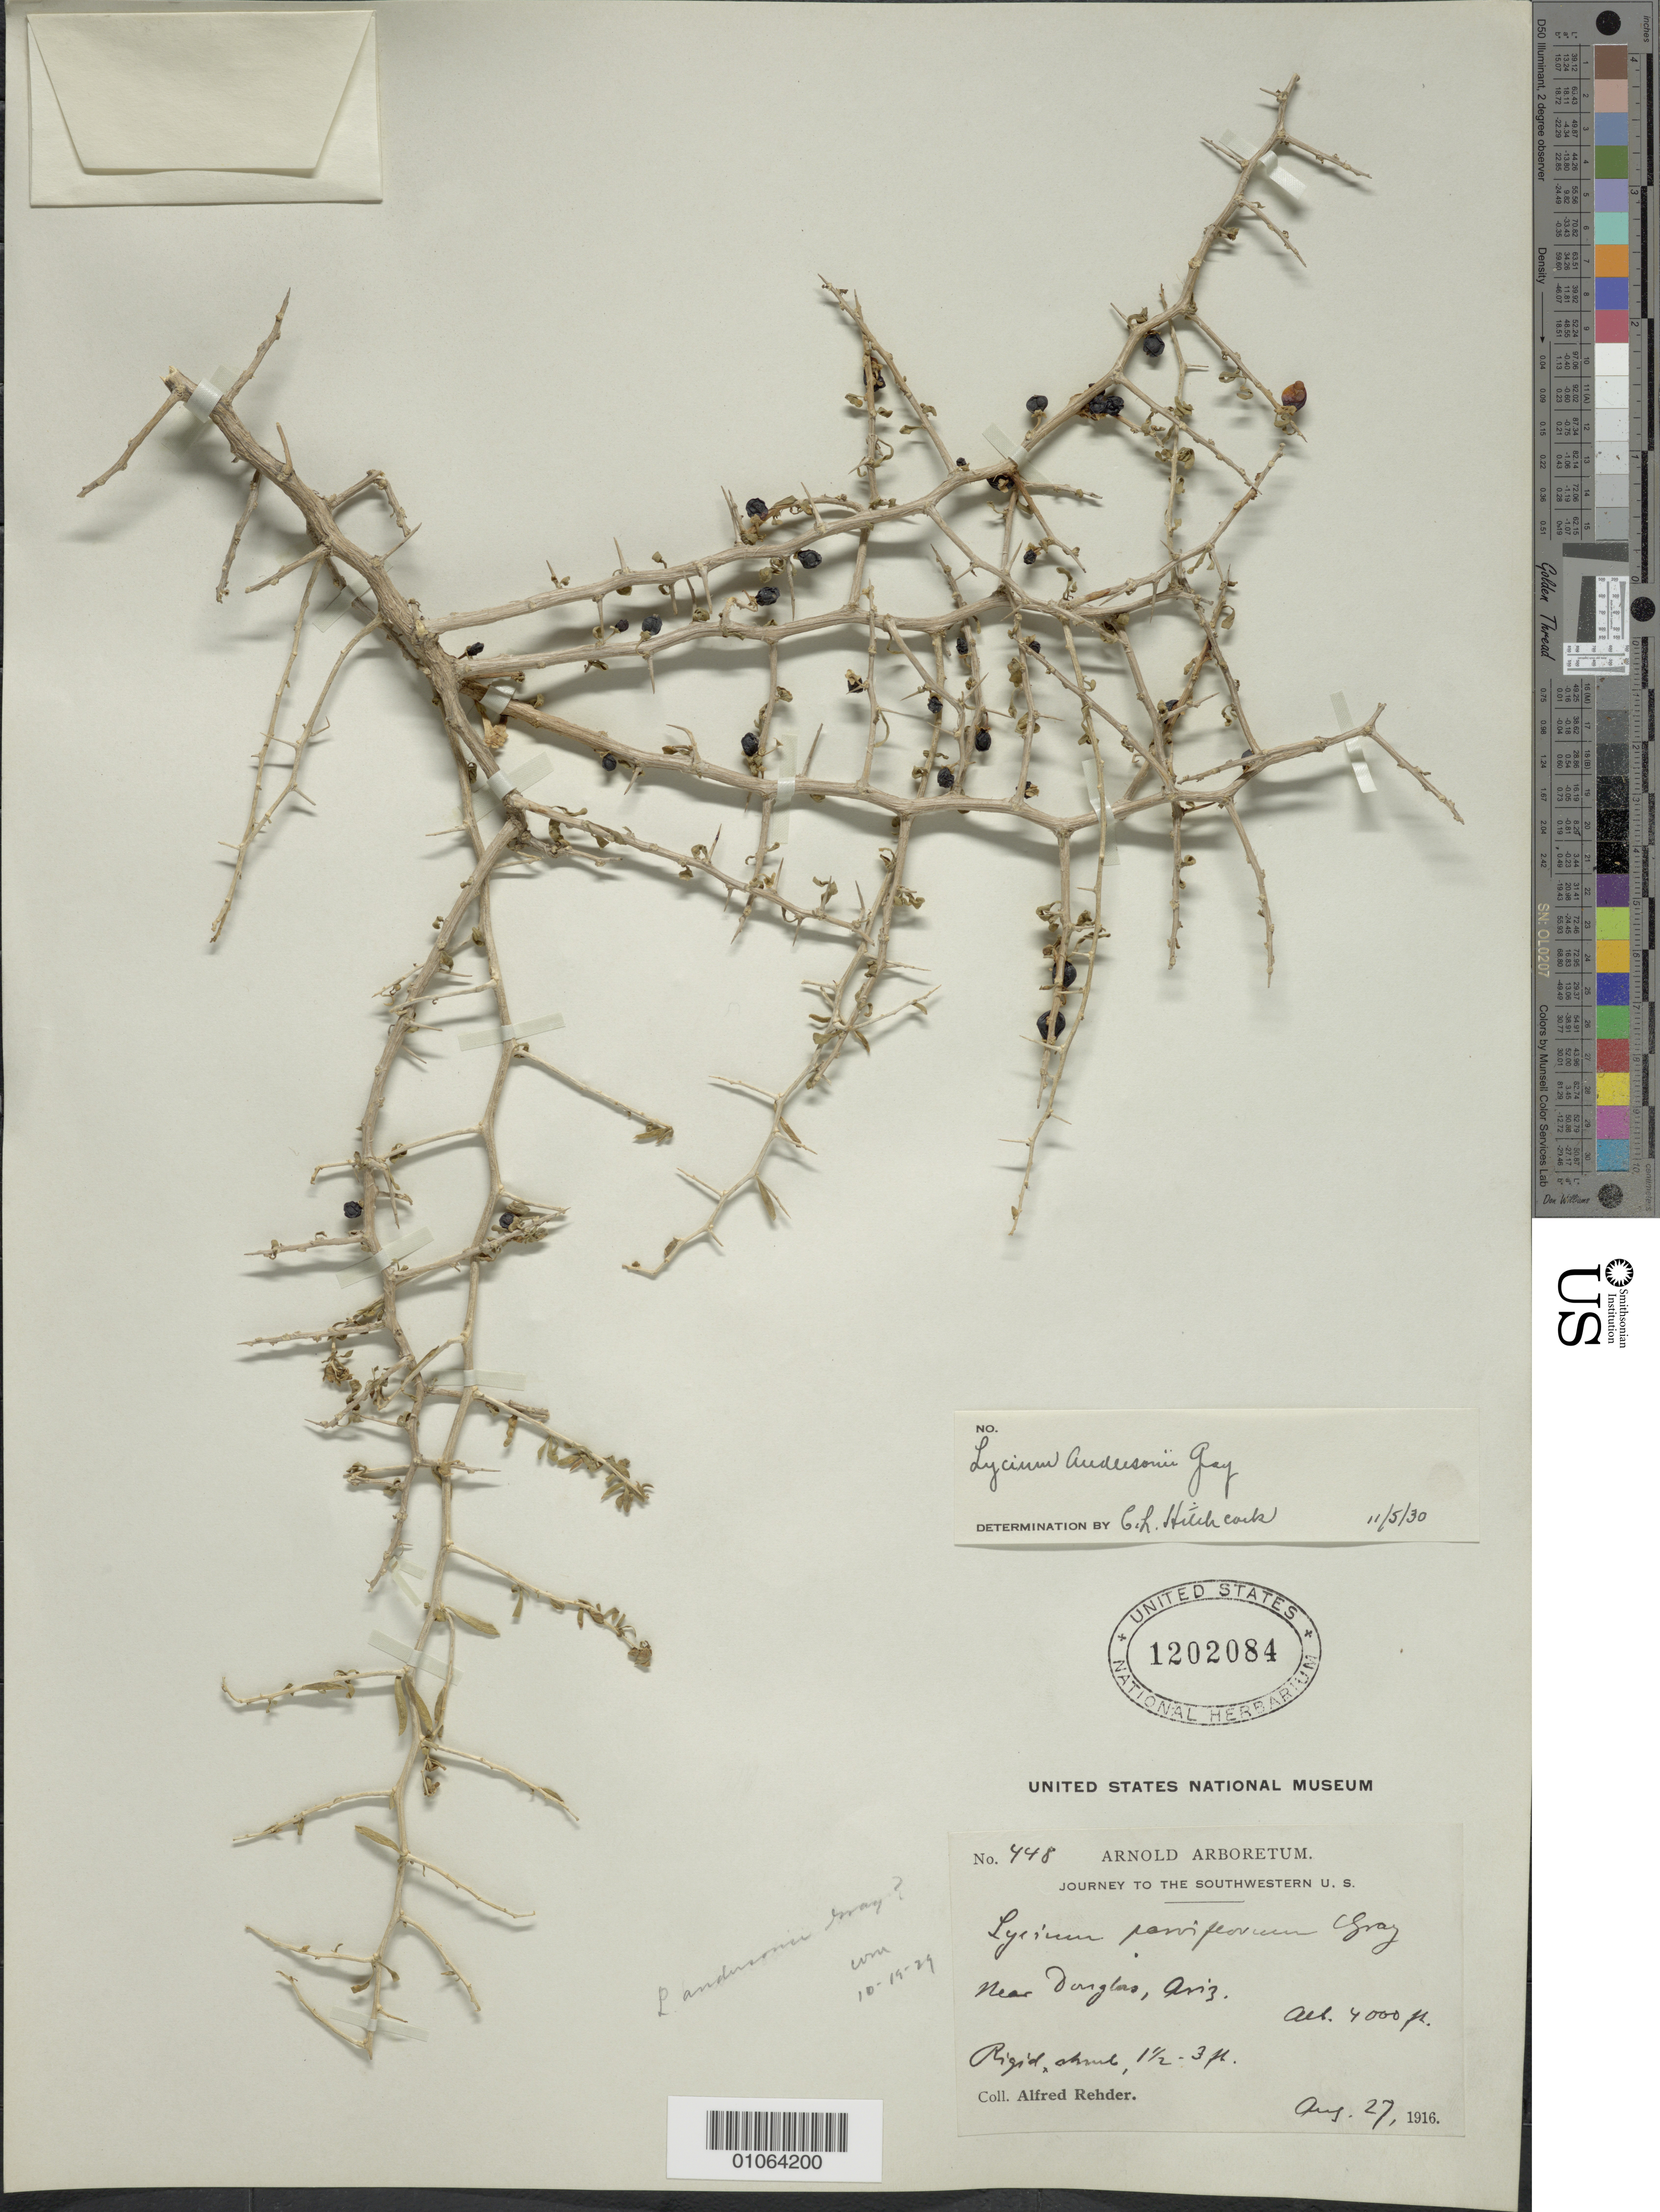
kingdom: Plantae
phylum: Tracheophyta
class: Magnoliopsida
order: Solanales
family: Solanaceae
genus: Lycium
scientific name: Lycium andersonii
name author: A. Gray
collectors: A. Rehder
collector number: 448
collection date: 1916-08-27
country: United States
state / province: Arizona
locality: The Southwestern U. S. Near Douglas.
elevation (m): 1219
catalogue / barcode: US 1202084